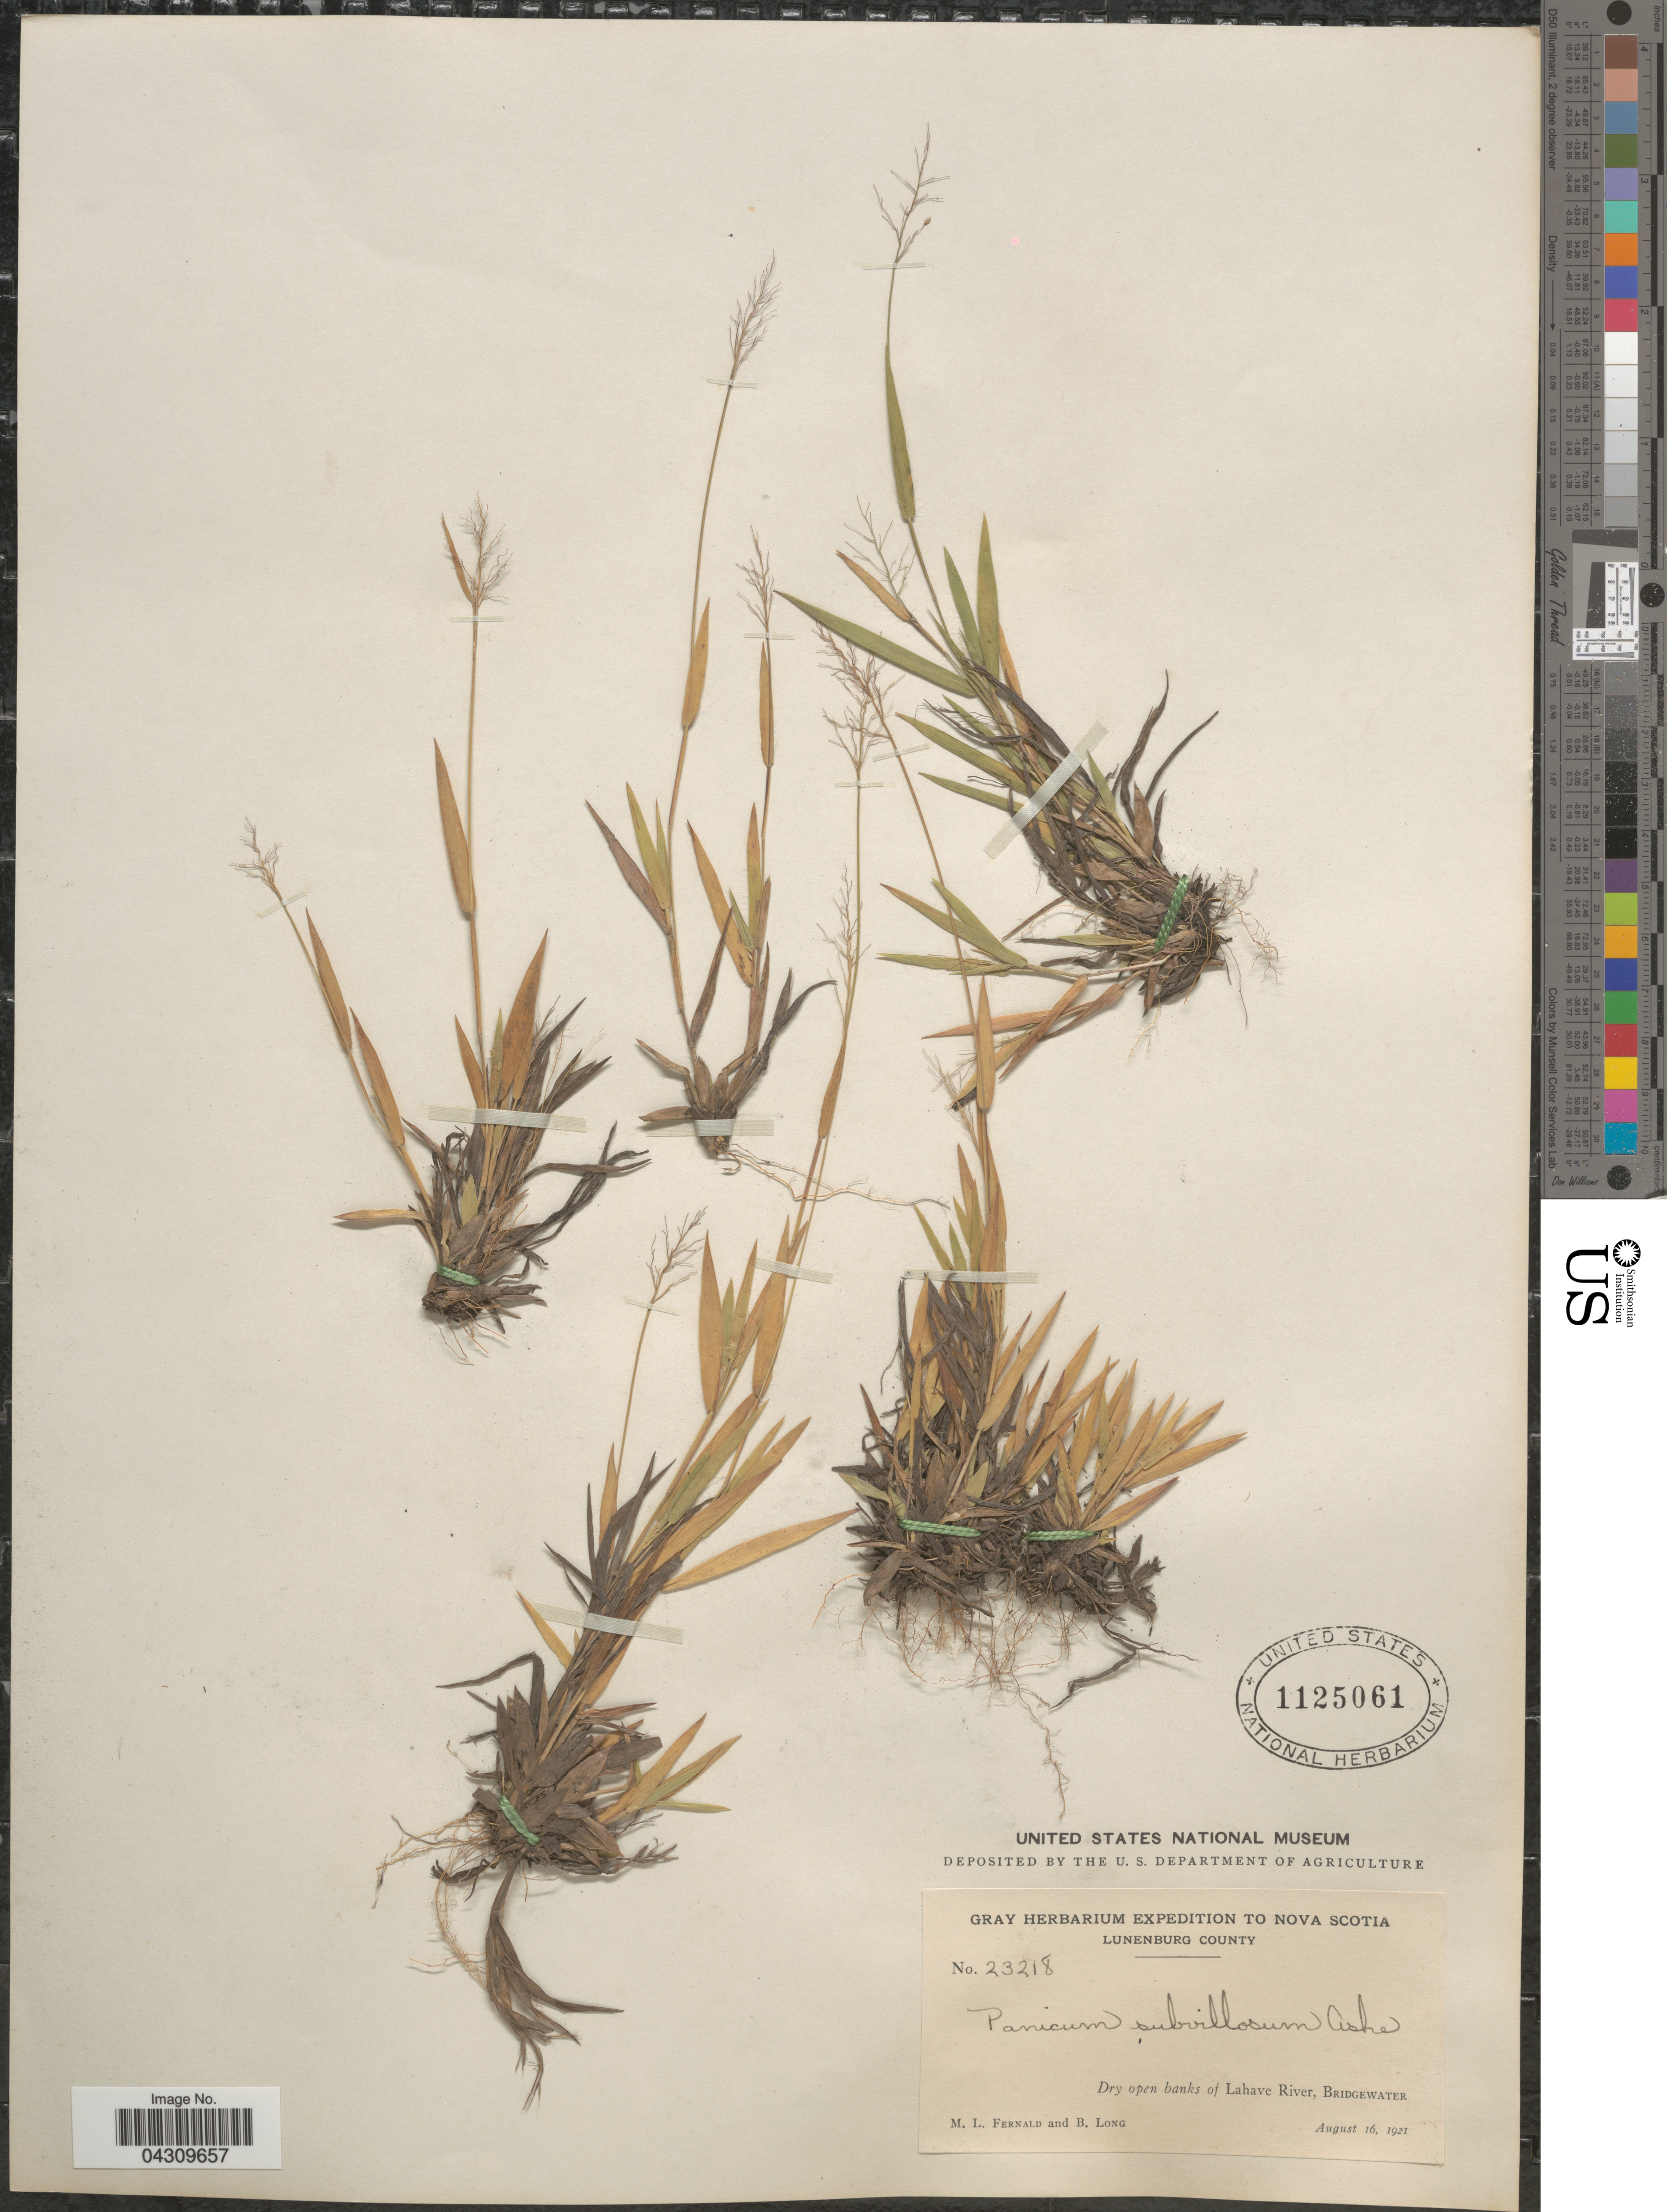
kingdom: Plantae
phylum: Tracheophyta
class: Liliopsida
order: Poales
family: Poaceae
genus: Dichanthelium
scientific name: Dichanthelium acuminatum var. acuminatum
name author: (Sw.) Gould & C.A. Clark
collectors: M. L. Fernald & B. Long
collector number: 23218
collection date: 1921-08-16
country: Canada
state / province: Nova Scotia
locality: Gray Herbarium Expedition To Nova Scotia. Lunenburg County. Dry open banks of Lahave River, Bridgewater.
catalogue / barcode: US 1125061